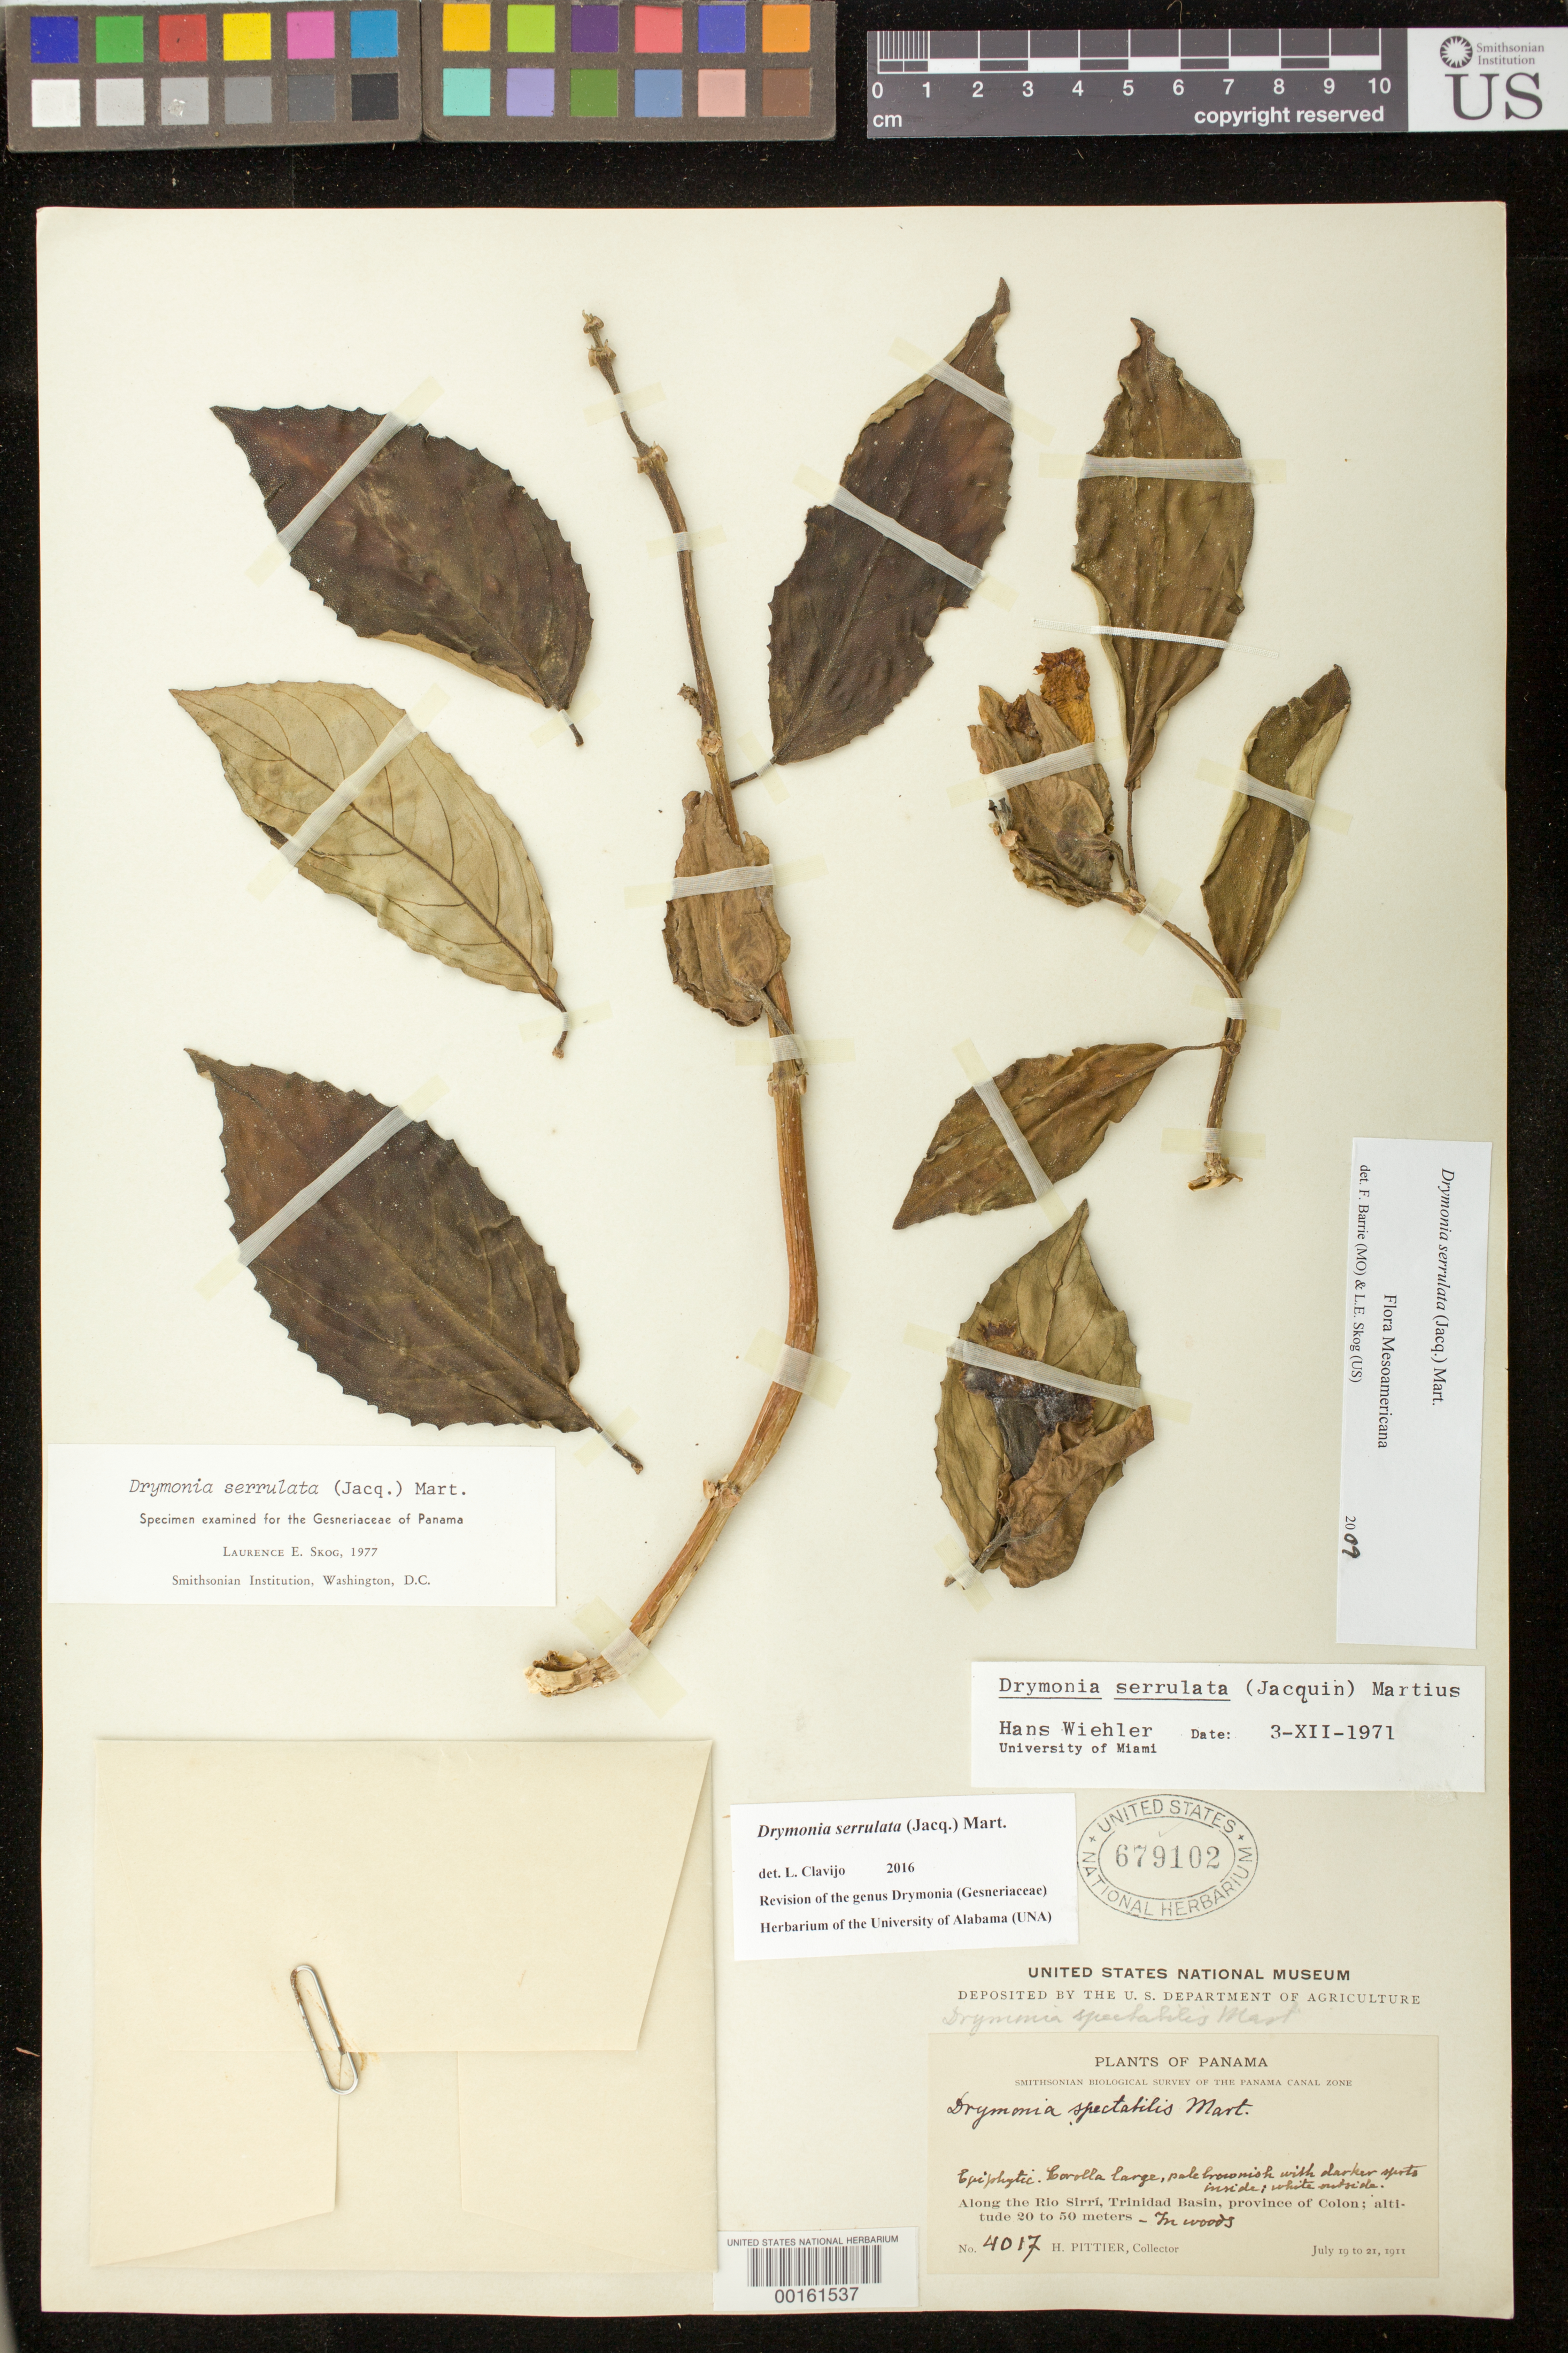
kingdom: Plantae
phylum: Tracheophyta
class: Magnoliopsida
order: Lamiales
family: Gesneriaceae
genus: Drymonia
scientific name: Drymonia serrulata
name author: (Jacq.) Mart.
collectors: H. F. Pittier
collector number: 4017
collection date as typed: Jul 1911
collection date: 1911-07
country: Panama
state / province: Colón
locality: Along the Rio Sirri, Trinidad basin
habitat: In woods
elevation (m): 20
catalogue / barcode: US 679102